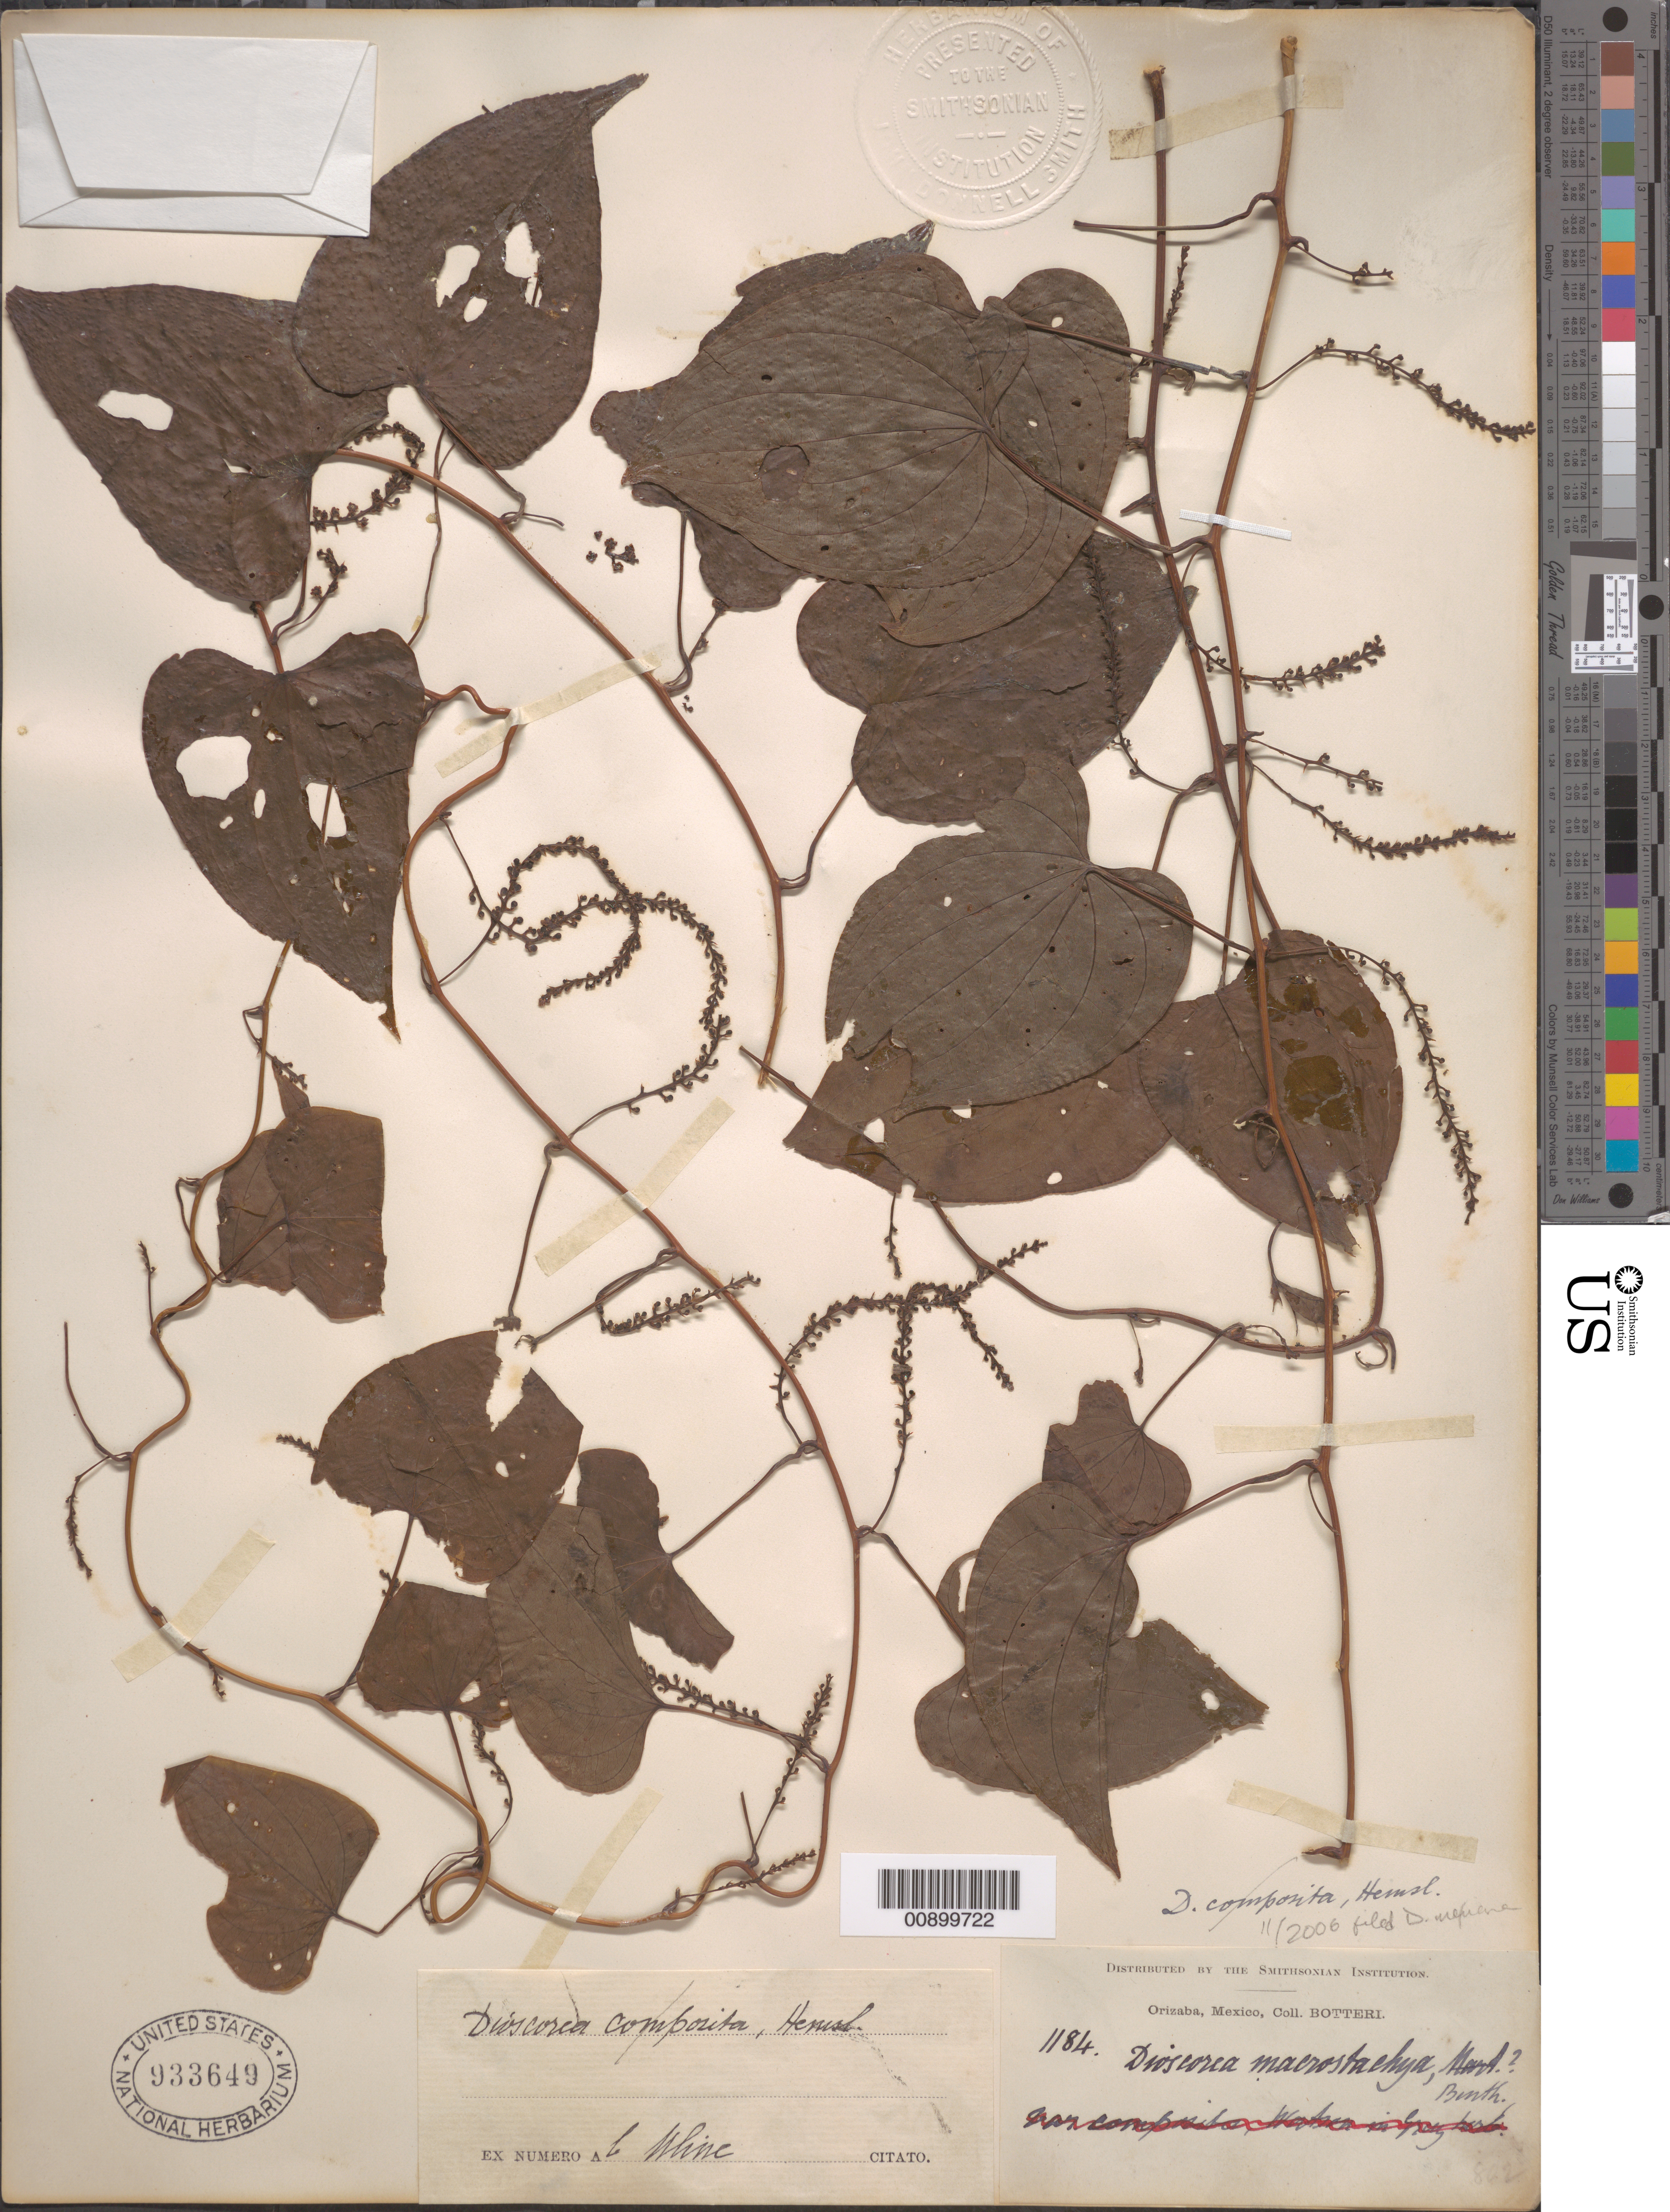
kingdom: Plantae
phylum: Tracheophyta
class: Liliopsida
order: Dioscoreales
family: Dioscoreaceae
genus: Dioscorea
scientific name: Dioscorea mexicana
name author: Scheidw.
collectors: M. Botteri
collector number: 1184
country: Mexico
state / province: Veracruz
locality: Orizaba.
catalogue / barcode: US 933649